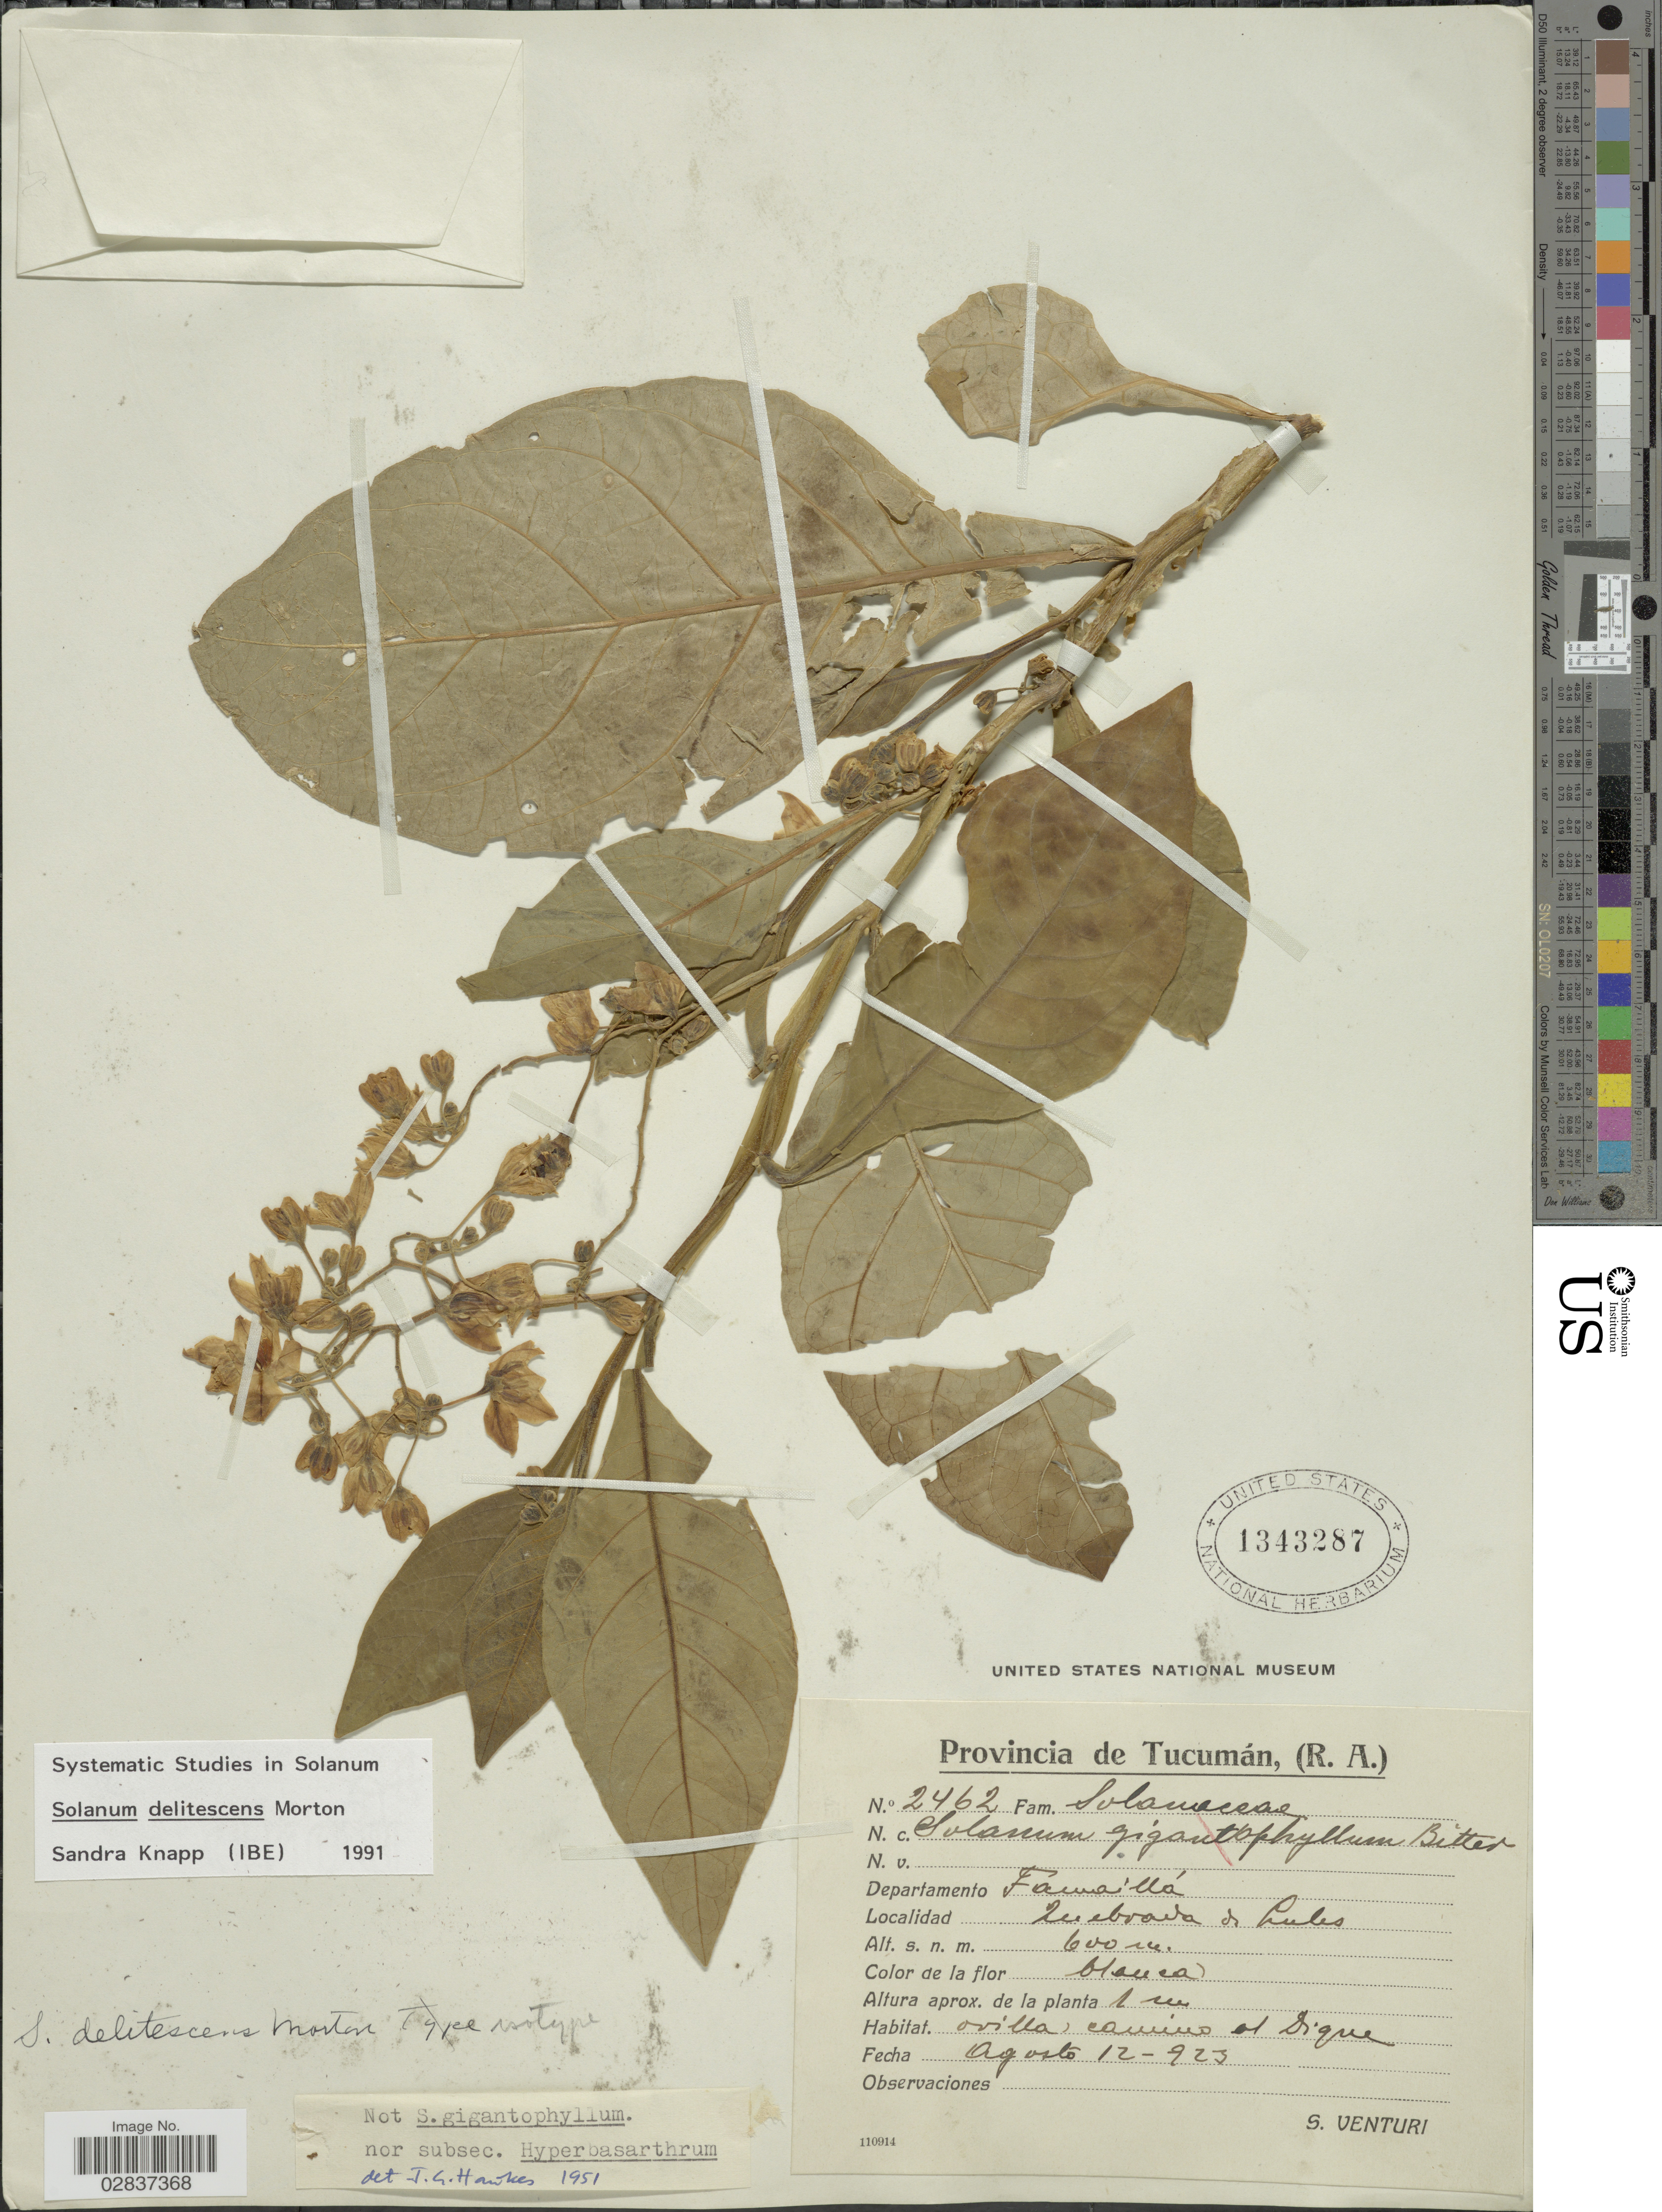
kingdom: Plantae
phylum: Tracheophyta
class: Magnoliopsida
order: Solanales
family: Solanaceae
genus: Solanum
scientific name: Solanum delitescens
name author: C.V. Morton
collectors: S. Venturi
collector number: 2462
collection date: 1923-08-12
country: Argentina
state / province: Tucuman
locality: Departamento Famaillá, Quebrada de Lules.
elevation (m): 600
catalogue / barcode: US 1343287